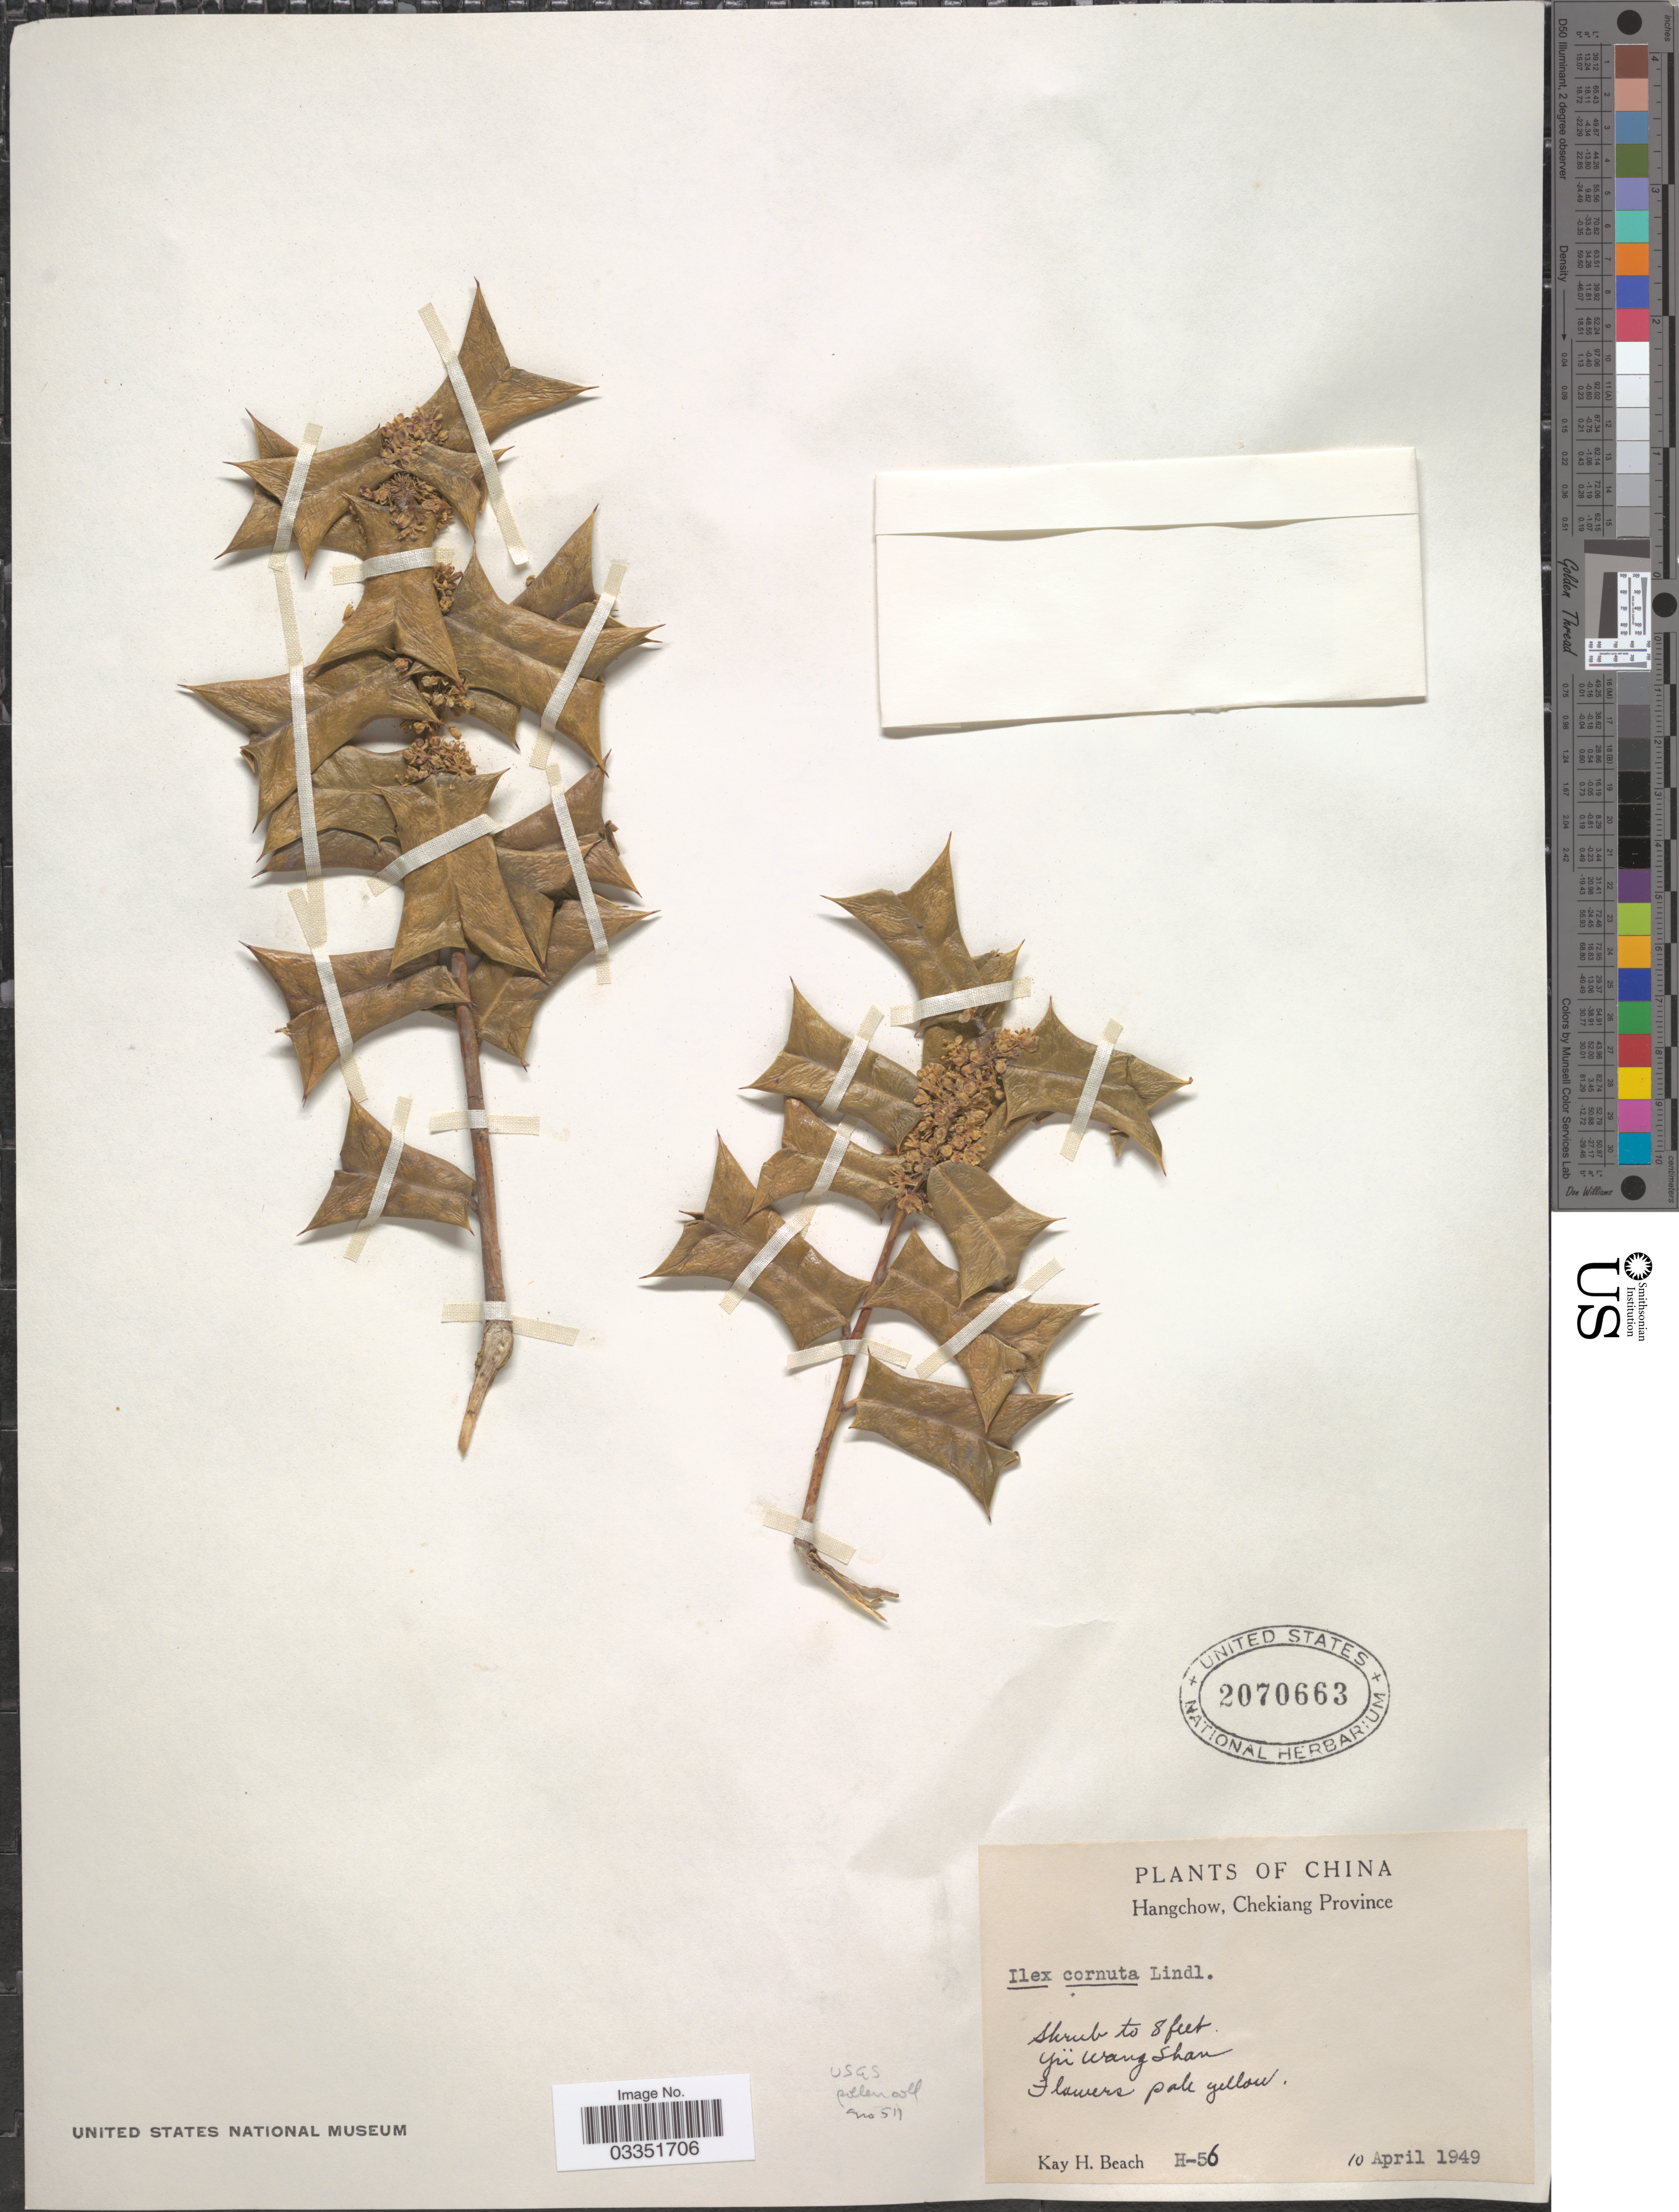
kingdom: Plantae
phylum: Tracheophyta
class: Magnoliopsida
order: Aquifoliales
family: Aquifoliaceae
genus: Ilex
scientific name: Ilex cornuta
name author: Lindl. & Paxton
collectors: K. H. Beach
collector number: H-56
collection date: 1949-04-10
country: China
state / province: Zhejiang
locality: Hangchow, Chekiang Province. Yii [interpreted] Wang Shan.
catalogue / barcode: US 2070663